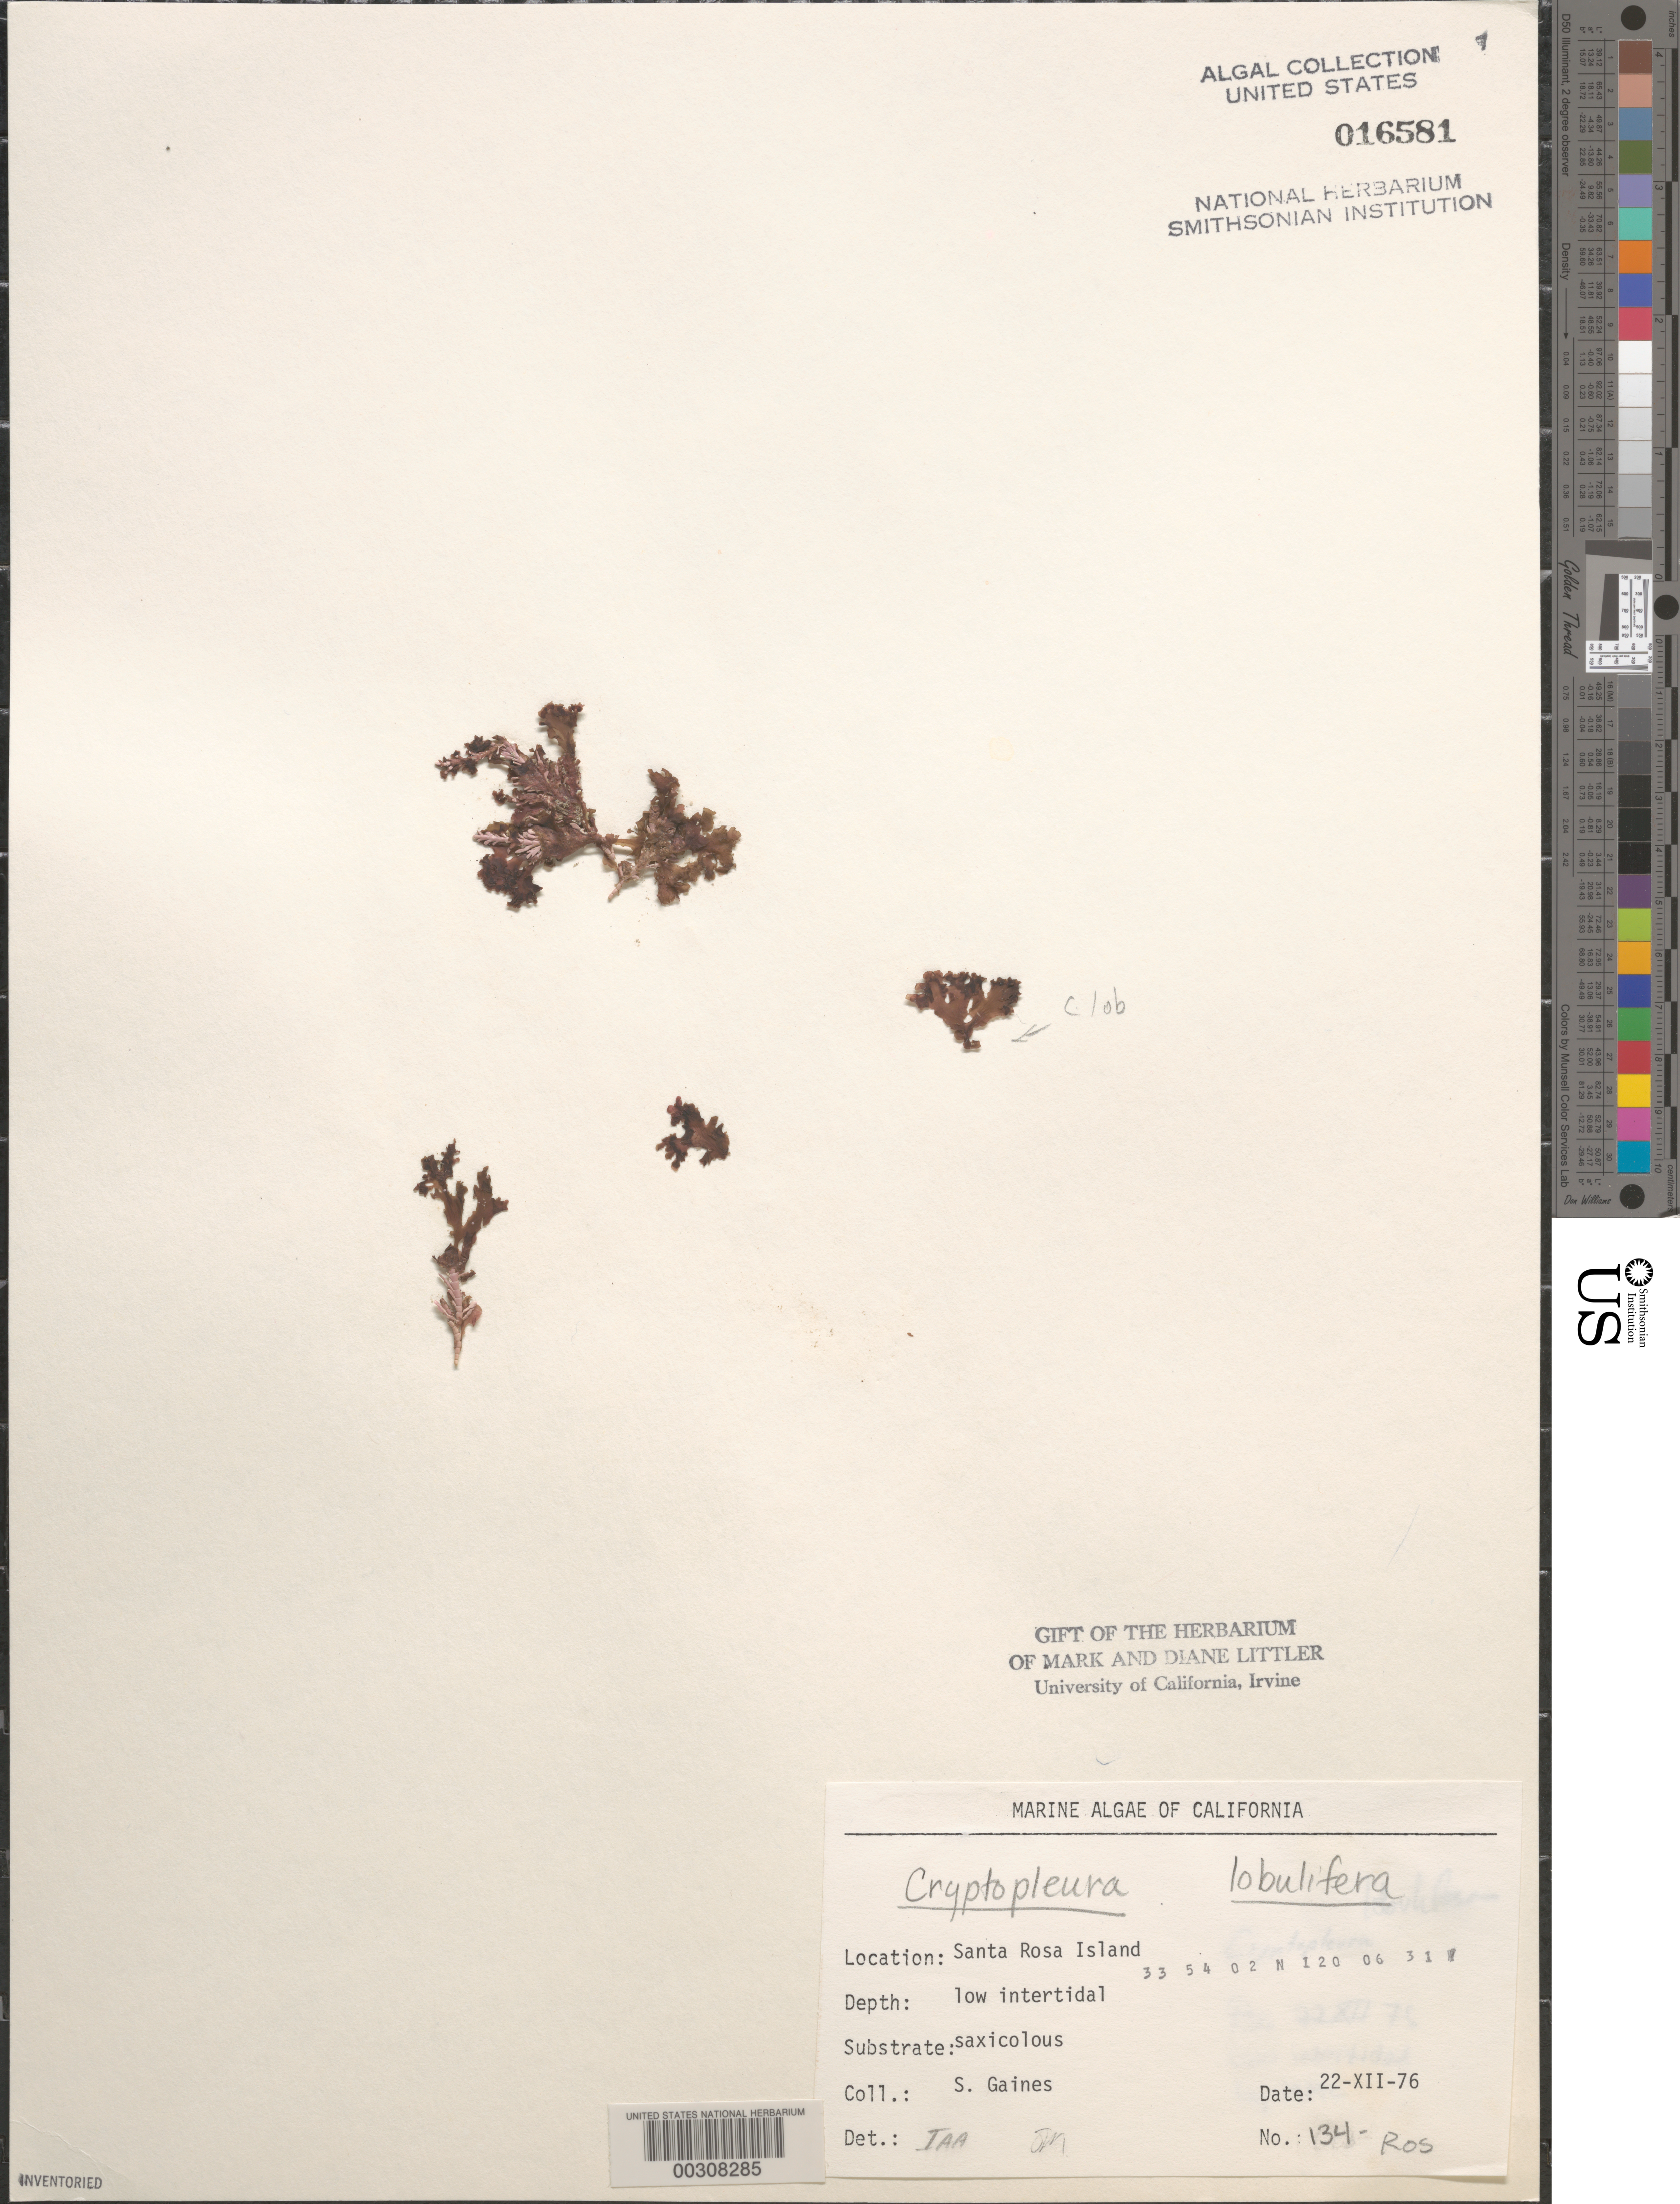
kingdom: Plantae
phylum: Rhodophyta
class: Florideophyceae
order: Ceramiales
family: Delesseriaceae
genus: Cryptopleura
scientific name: Cryptopleura lobulifera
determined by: Abbott, I. A.; Murray, S. N.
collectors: S. Gaines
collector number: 134-ROS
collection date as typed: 22 Dec 1976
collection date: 1976-12-22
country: United States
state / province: California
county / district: Santa Barbara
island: Santa Rosa Island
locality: Johnson's Lee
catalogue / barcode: US 16581